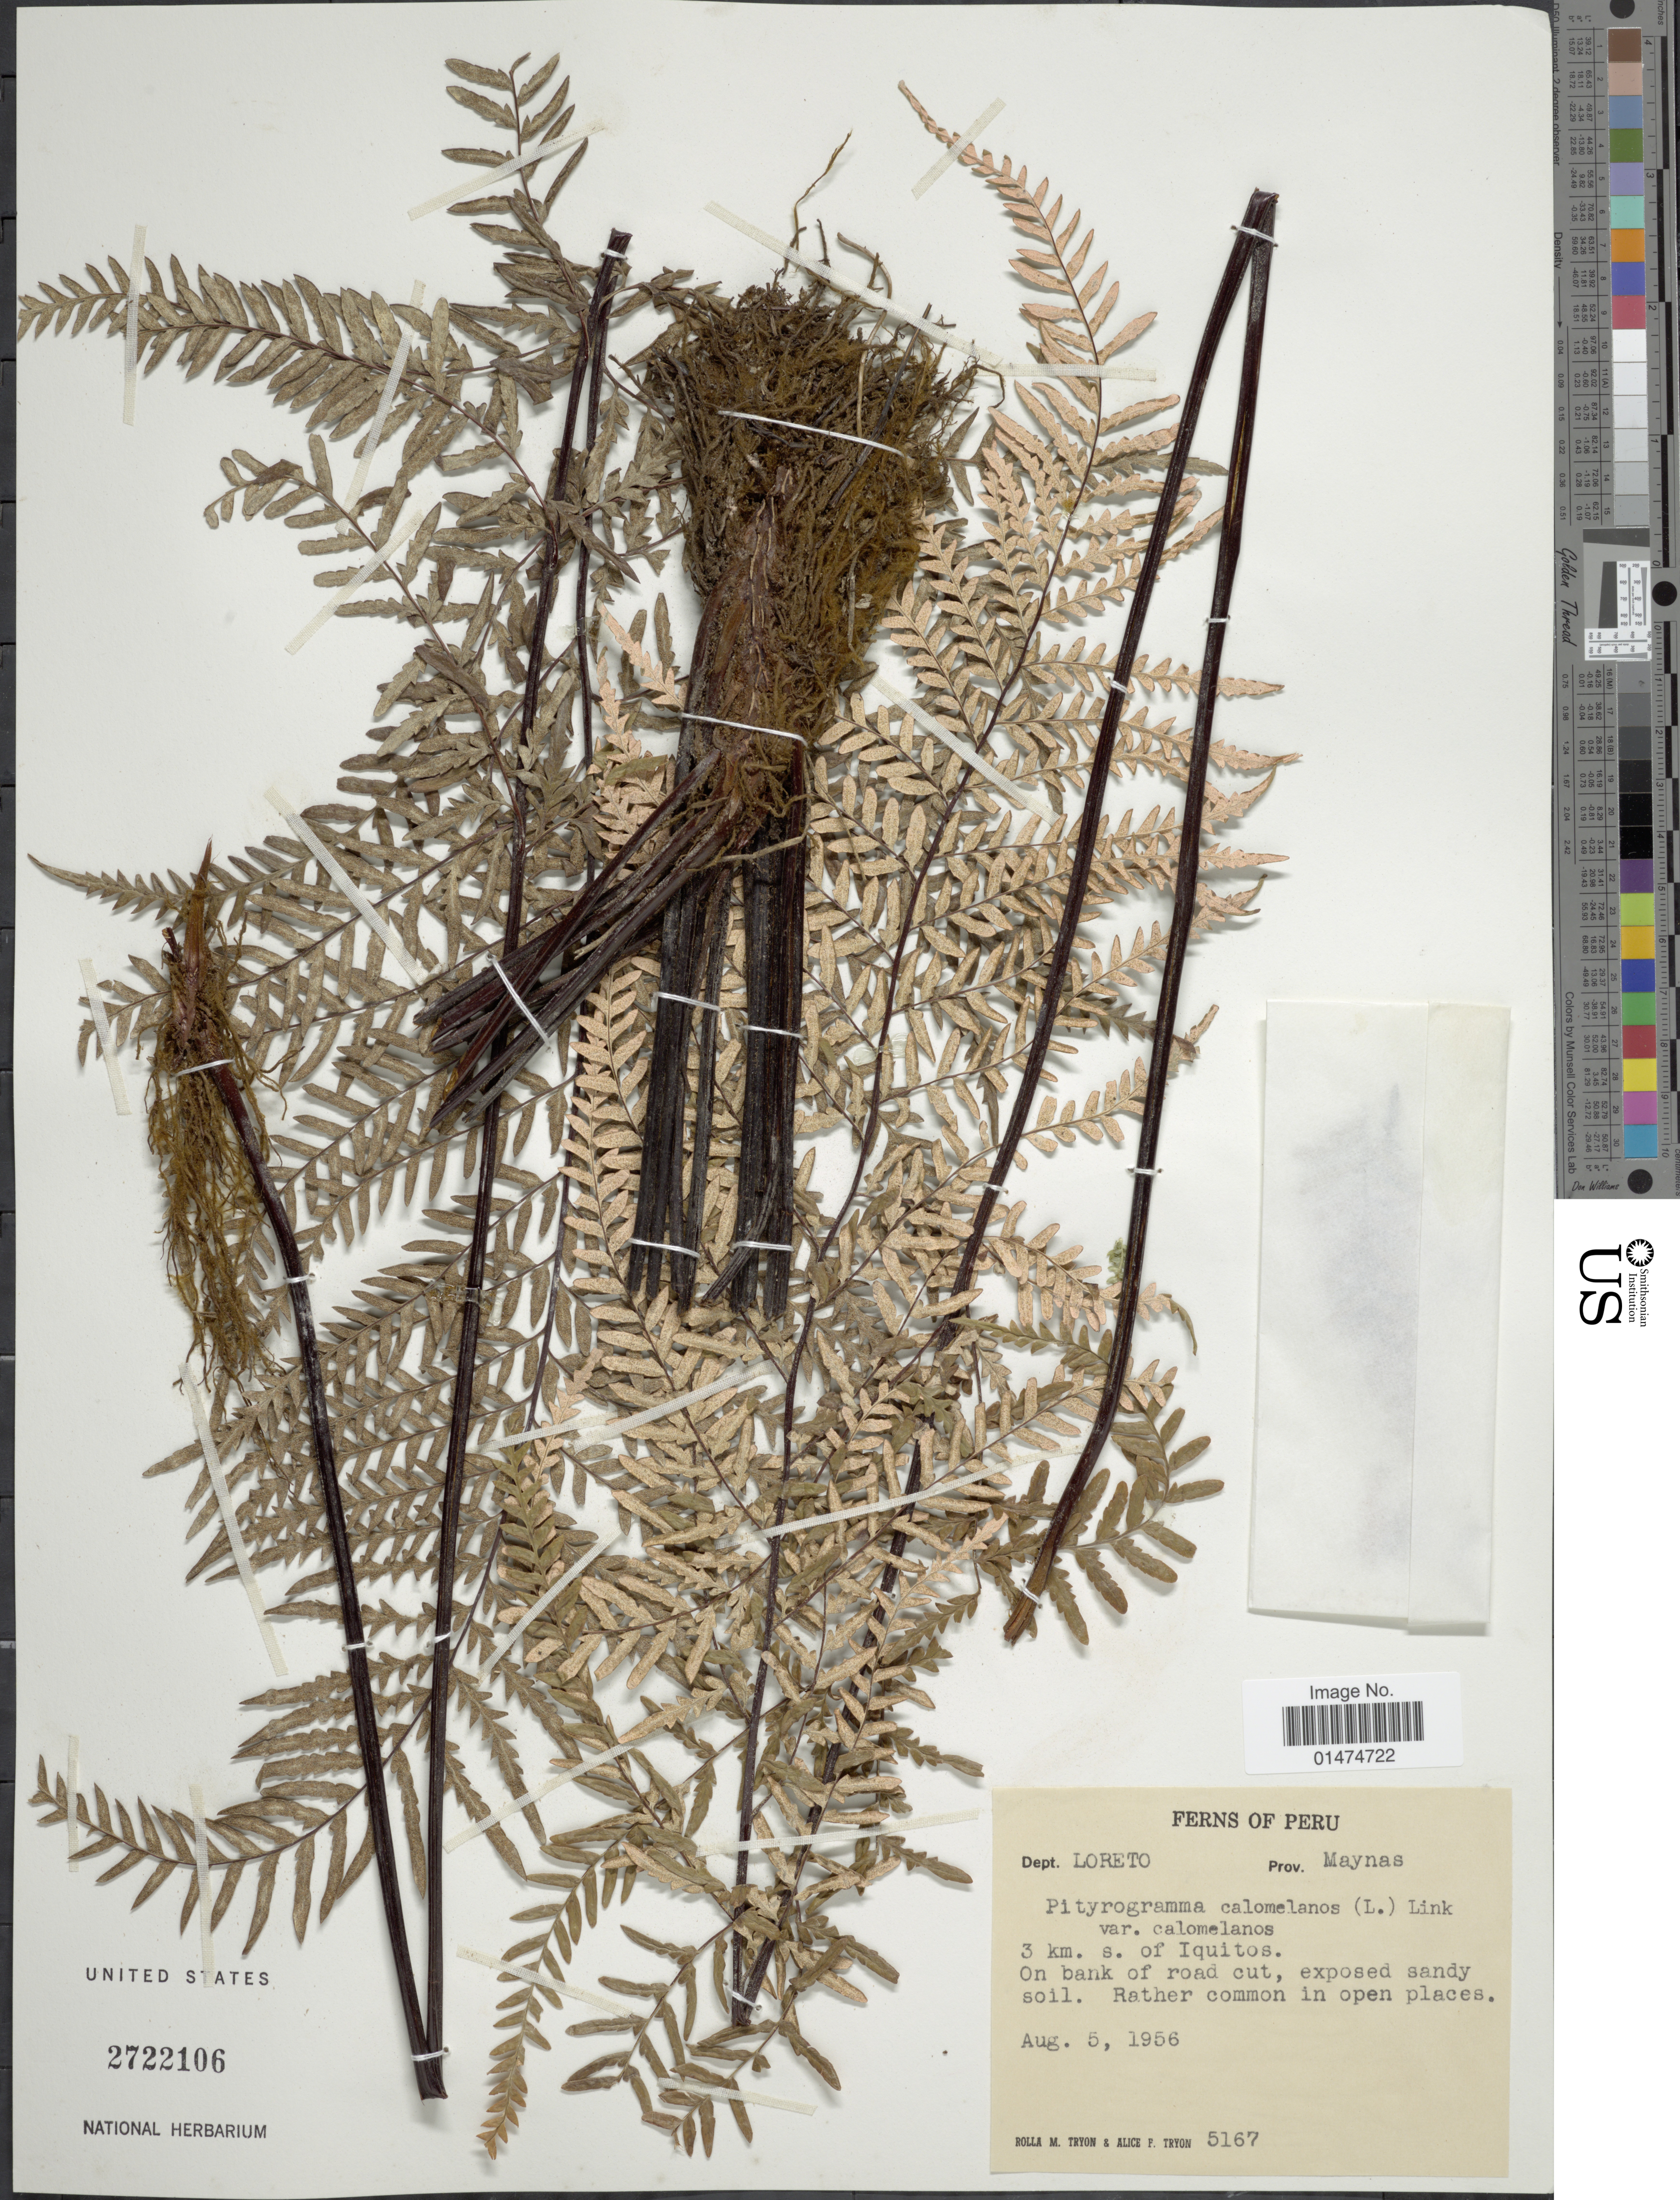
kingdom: Plantae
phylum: Tracheophyta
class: Polypodiopsida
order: Polypodiales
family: Pteridaceae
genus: Pityrogramma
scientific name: Pityrogramma calomelanos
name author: (L.) Link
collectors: R. M. Tryon & A. F. Tryon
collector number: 5176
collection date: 1956-08-05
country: Peru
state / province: Loreto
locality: Dept. Loreto, Prov. Maynas, 3 km. s. of Iquitas.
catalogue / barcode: US 2722106